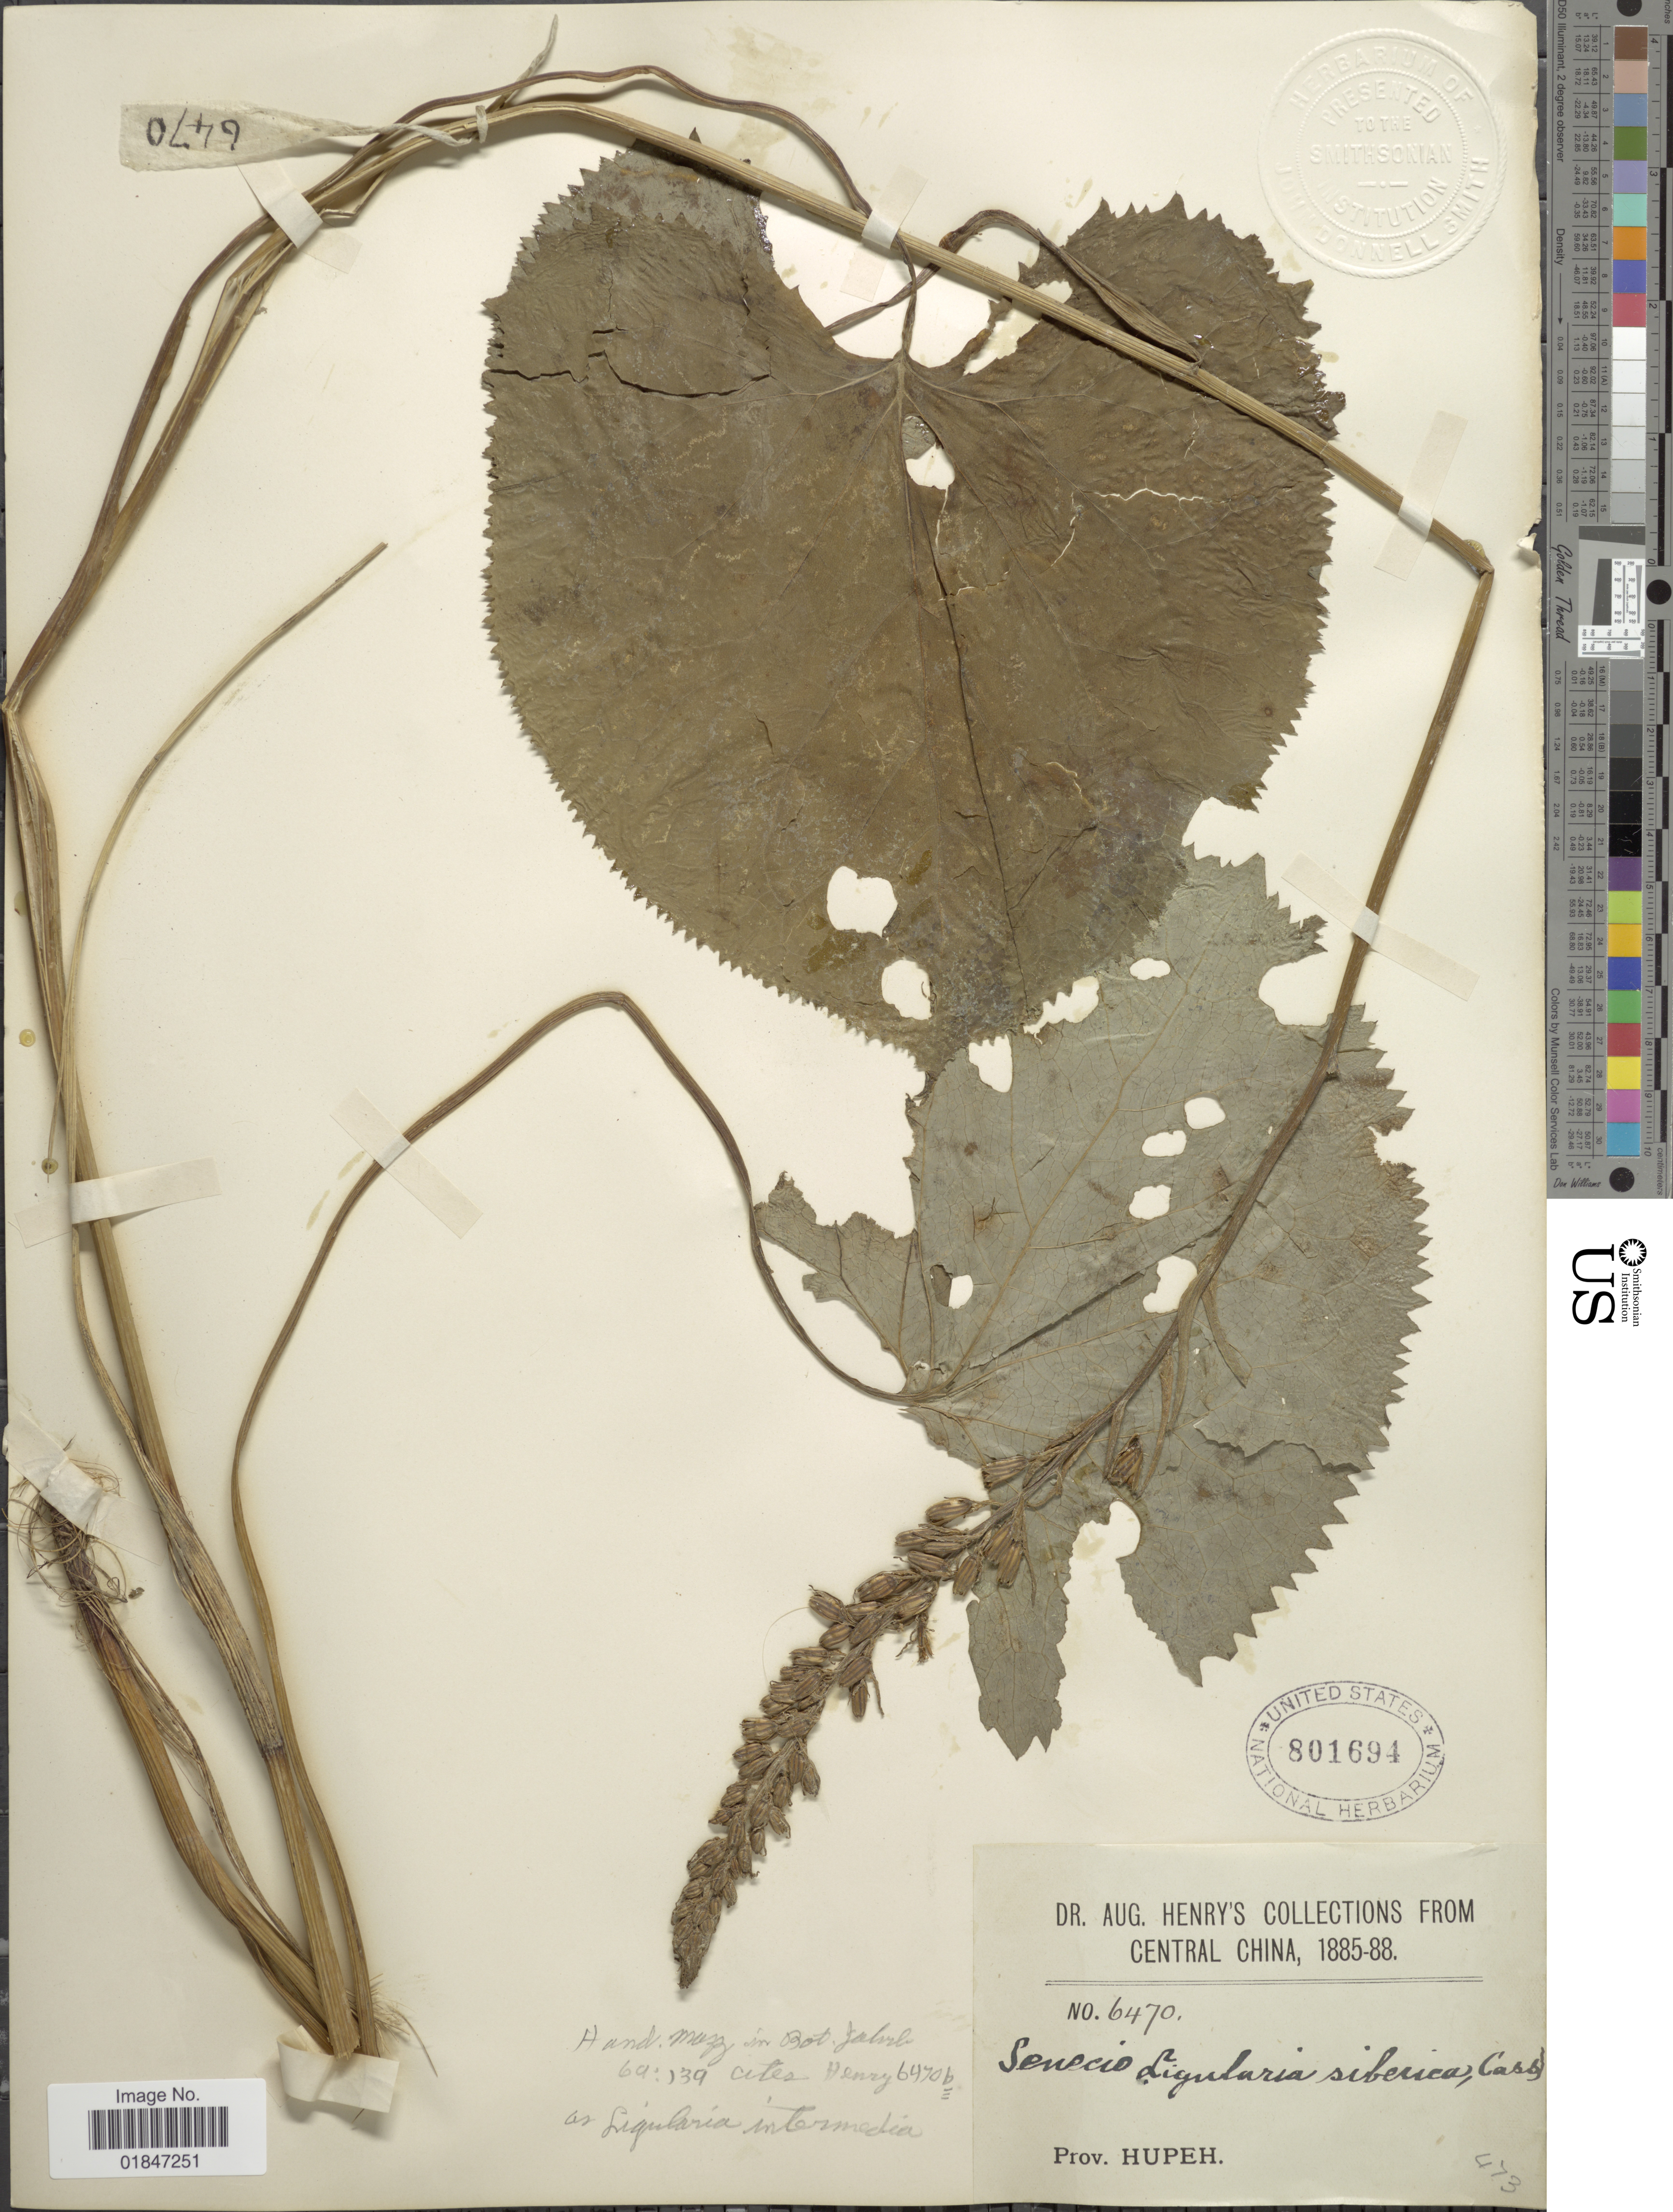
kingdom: Plantae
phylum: Tracheophyta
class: Magnoliopsida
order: Asterales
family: Asteraceae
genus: Ligularia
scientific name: Ligularia intermedia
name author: Nakai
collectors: A. Henry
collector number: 647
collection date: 1885/1888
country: China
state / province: Hubei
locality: Prov. Hupeh. Central China.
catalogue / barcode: US 801694